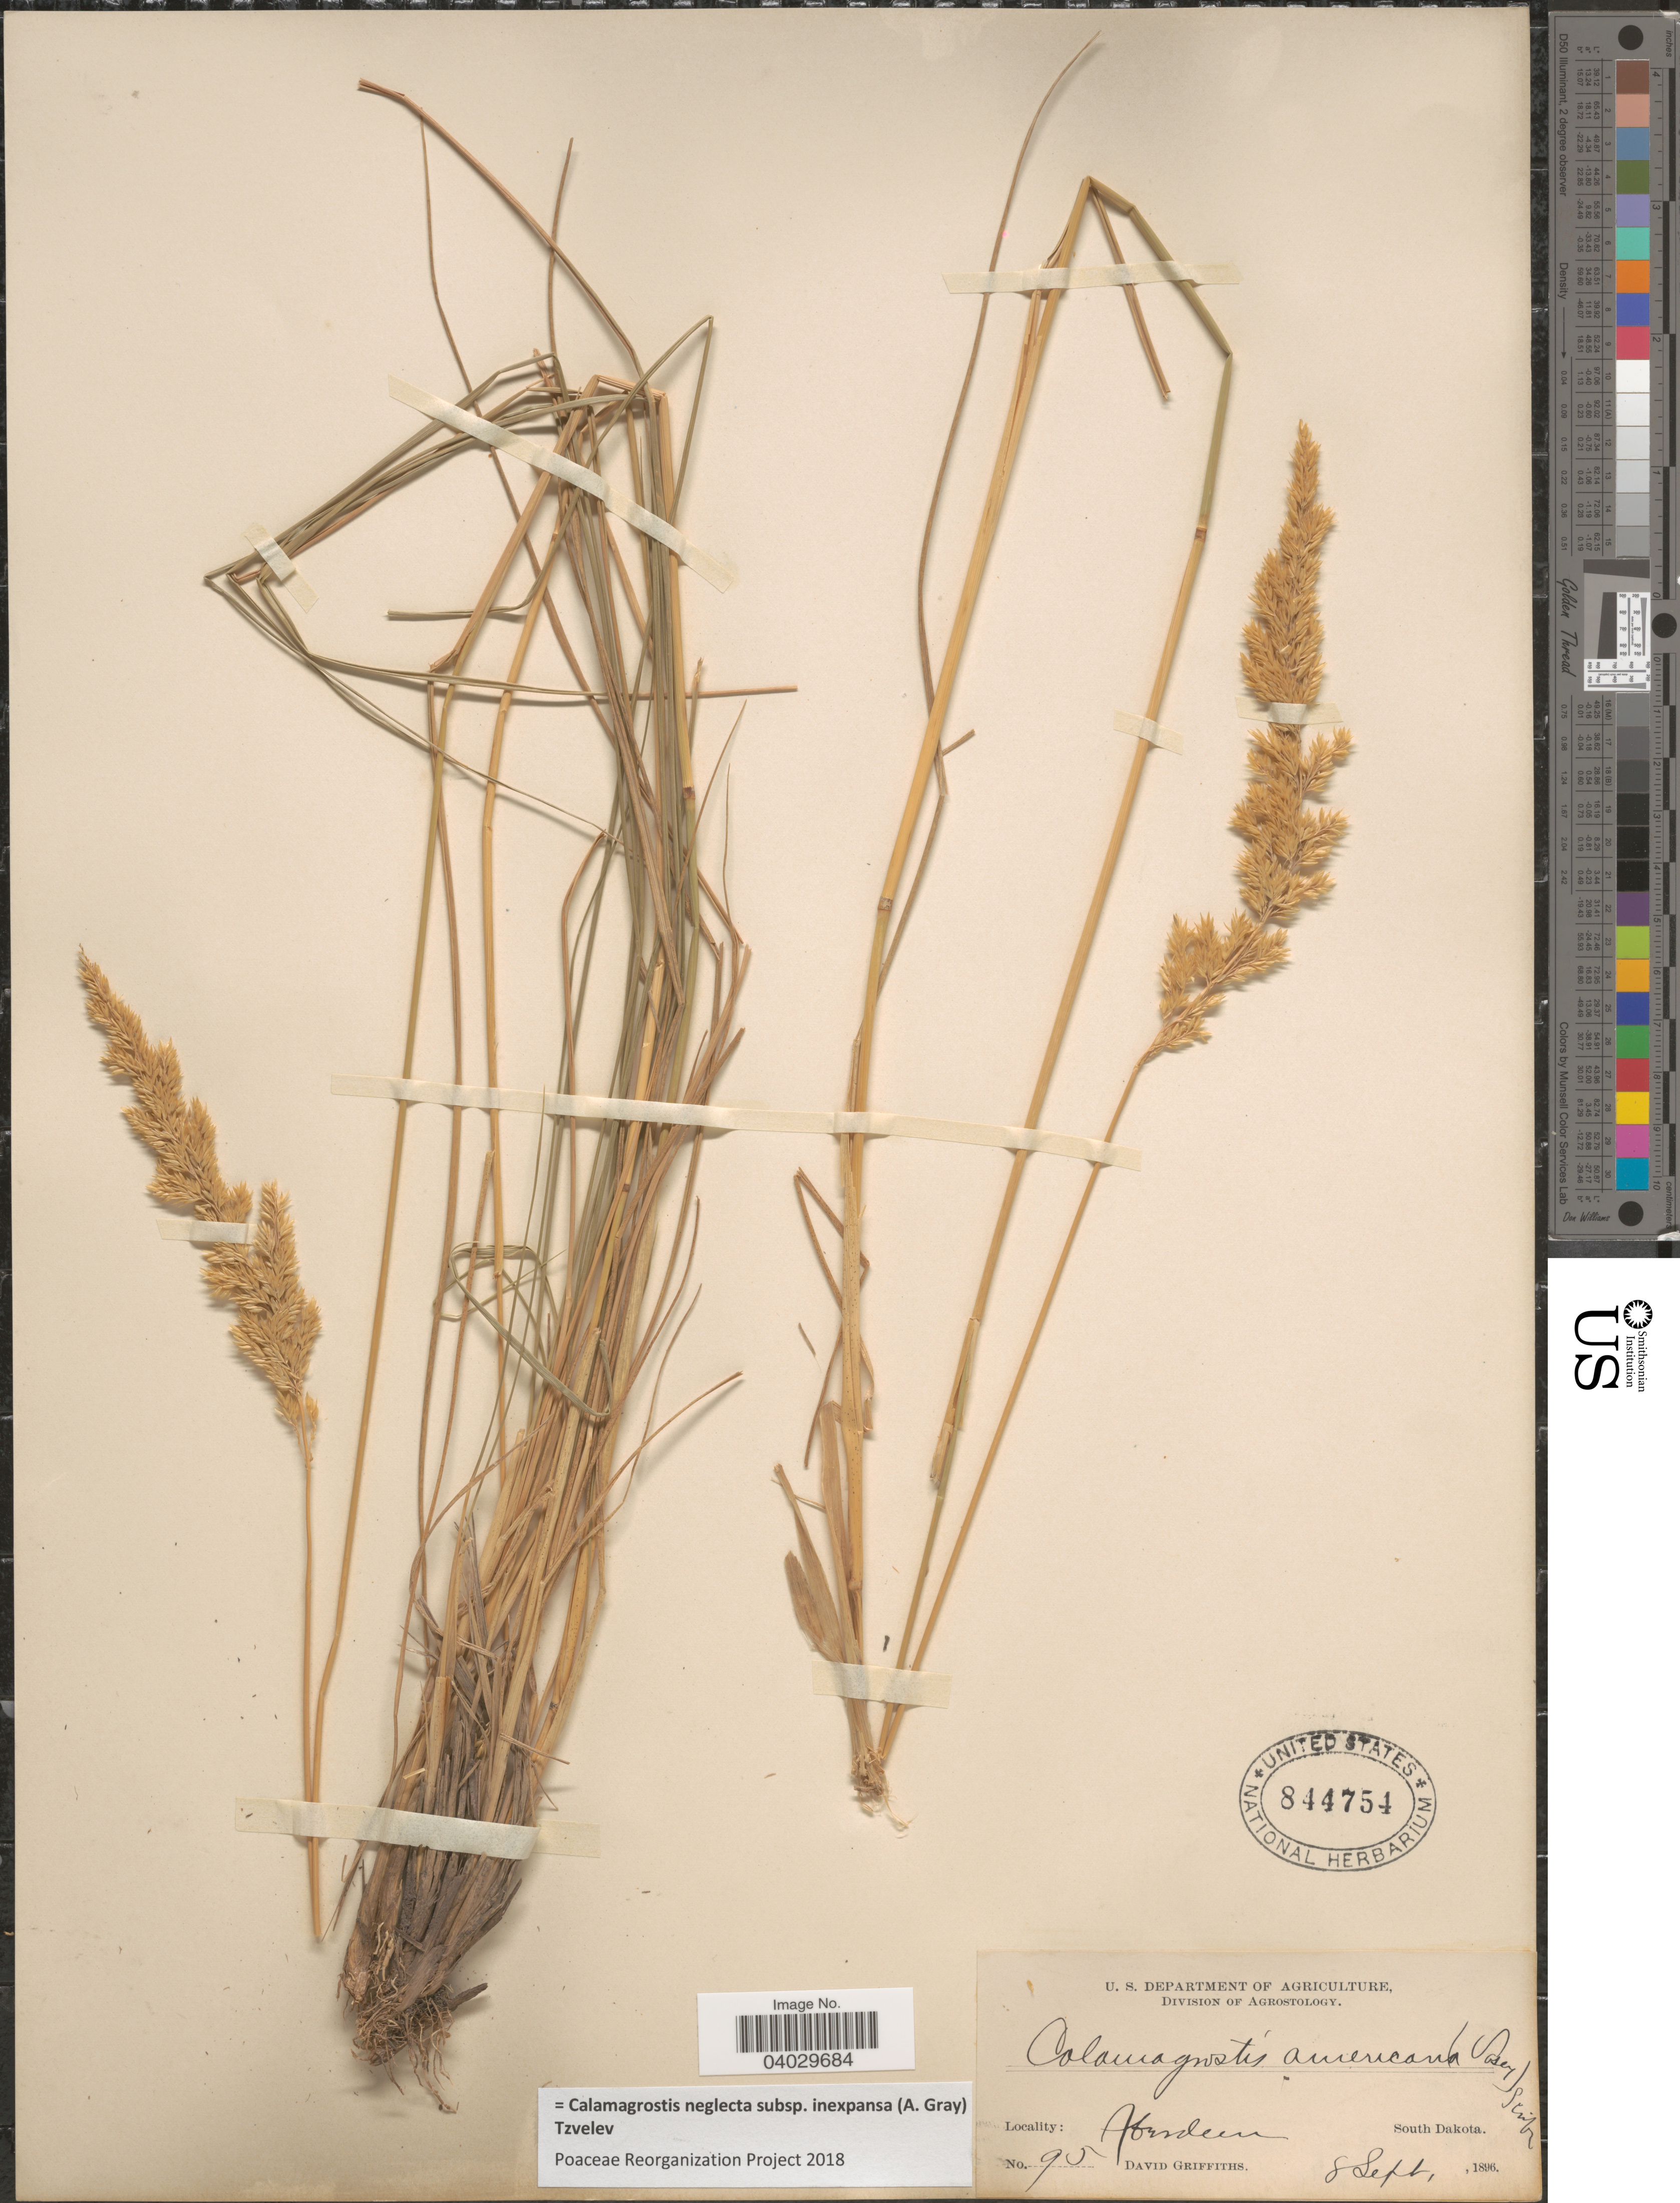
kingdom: Plantae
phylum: Tracheophyta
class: Liliopsida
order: Poales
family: Poaceae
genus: Calamagrostis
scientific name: Calamagrostis neglecta subsp. inexpansa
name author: (A. Gray) Tzvelev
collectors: D. Griffiths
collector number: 95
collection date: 1896-09-08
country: United States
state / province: South Dakota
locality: Aberdeen.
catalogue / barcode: US 844754